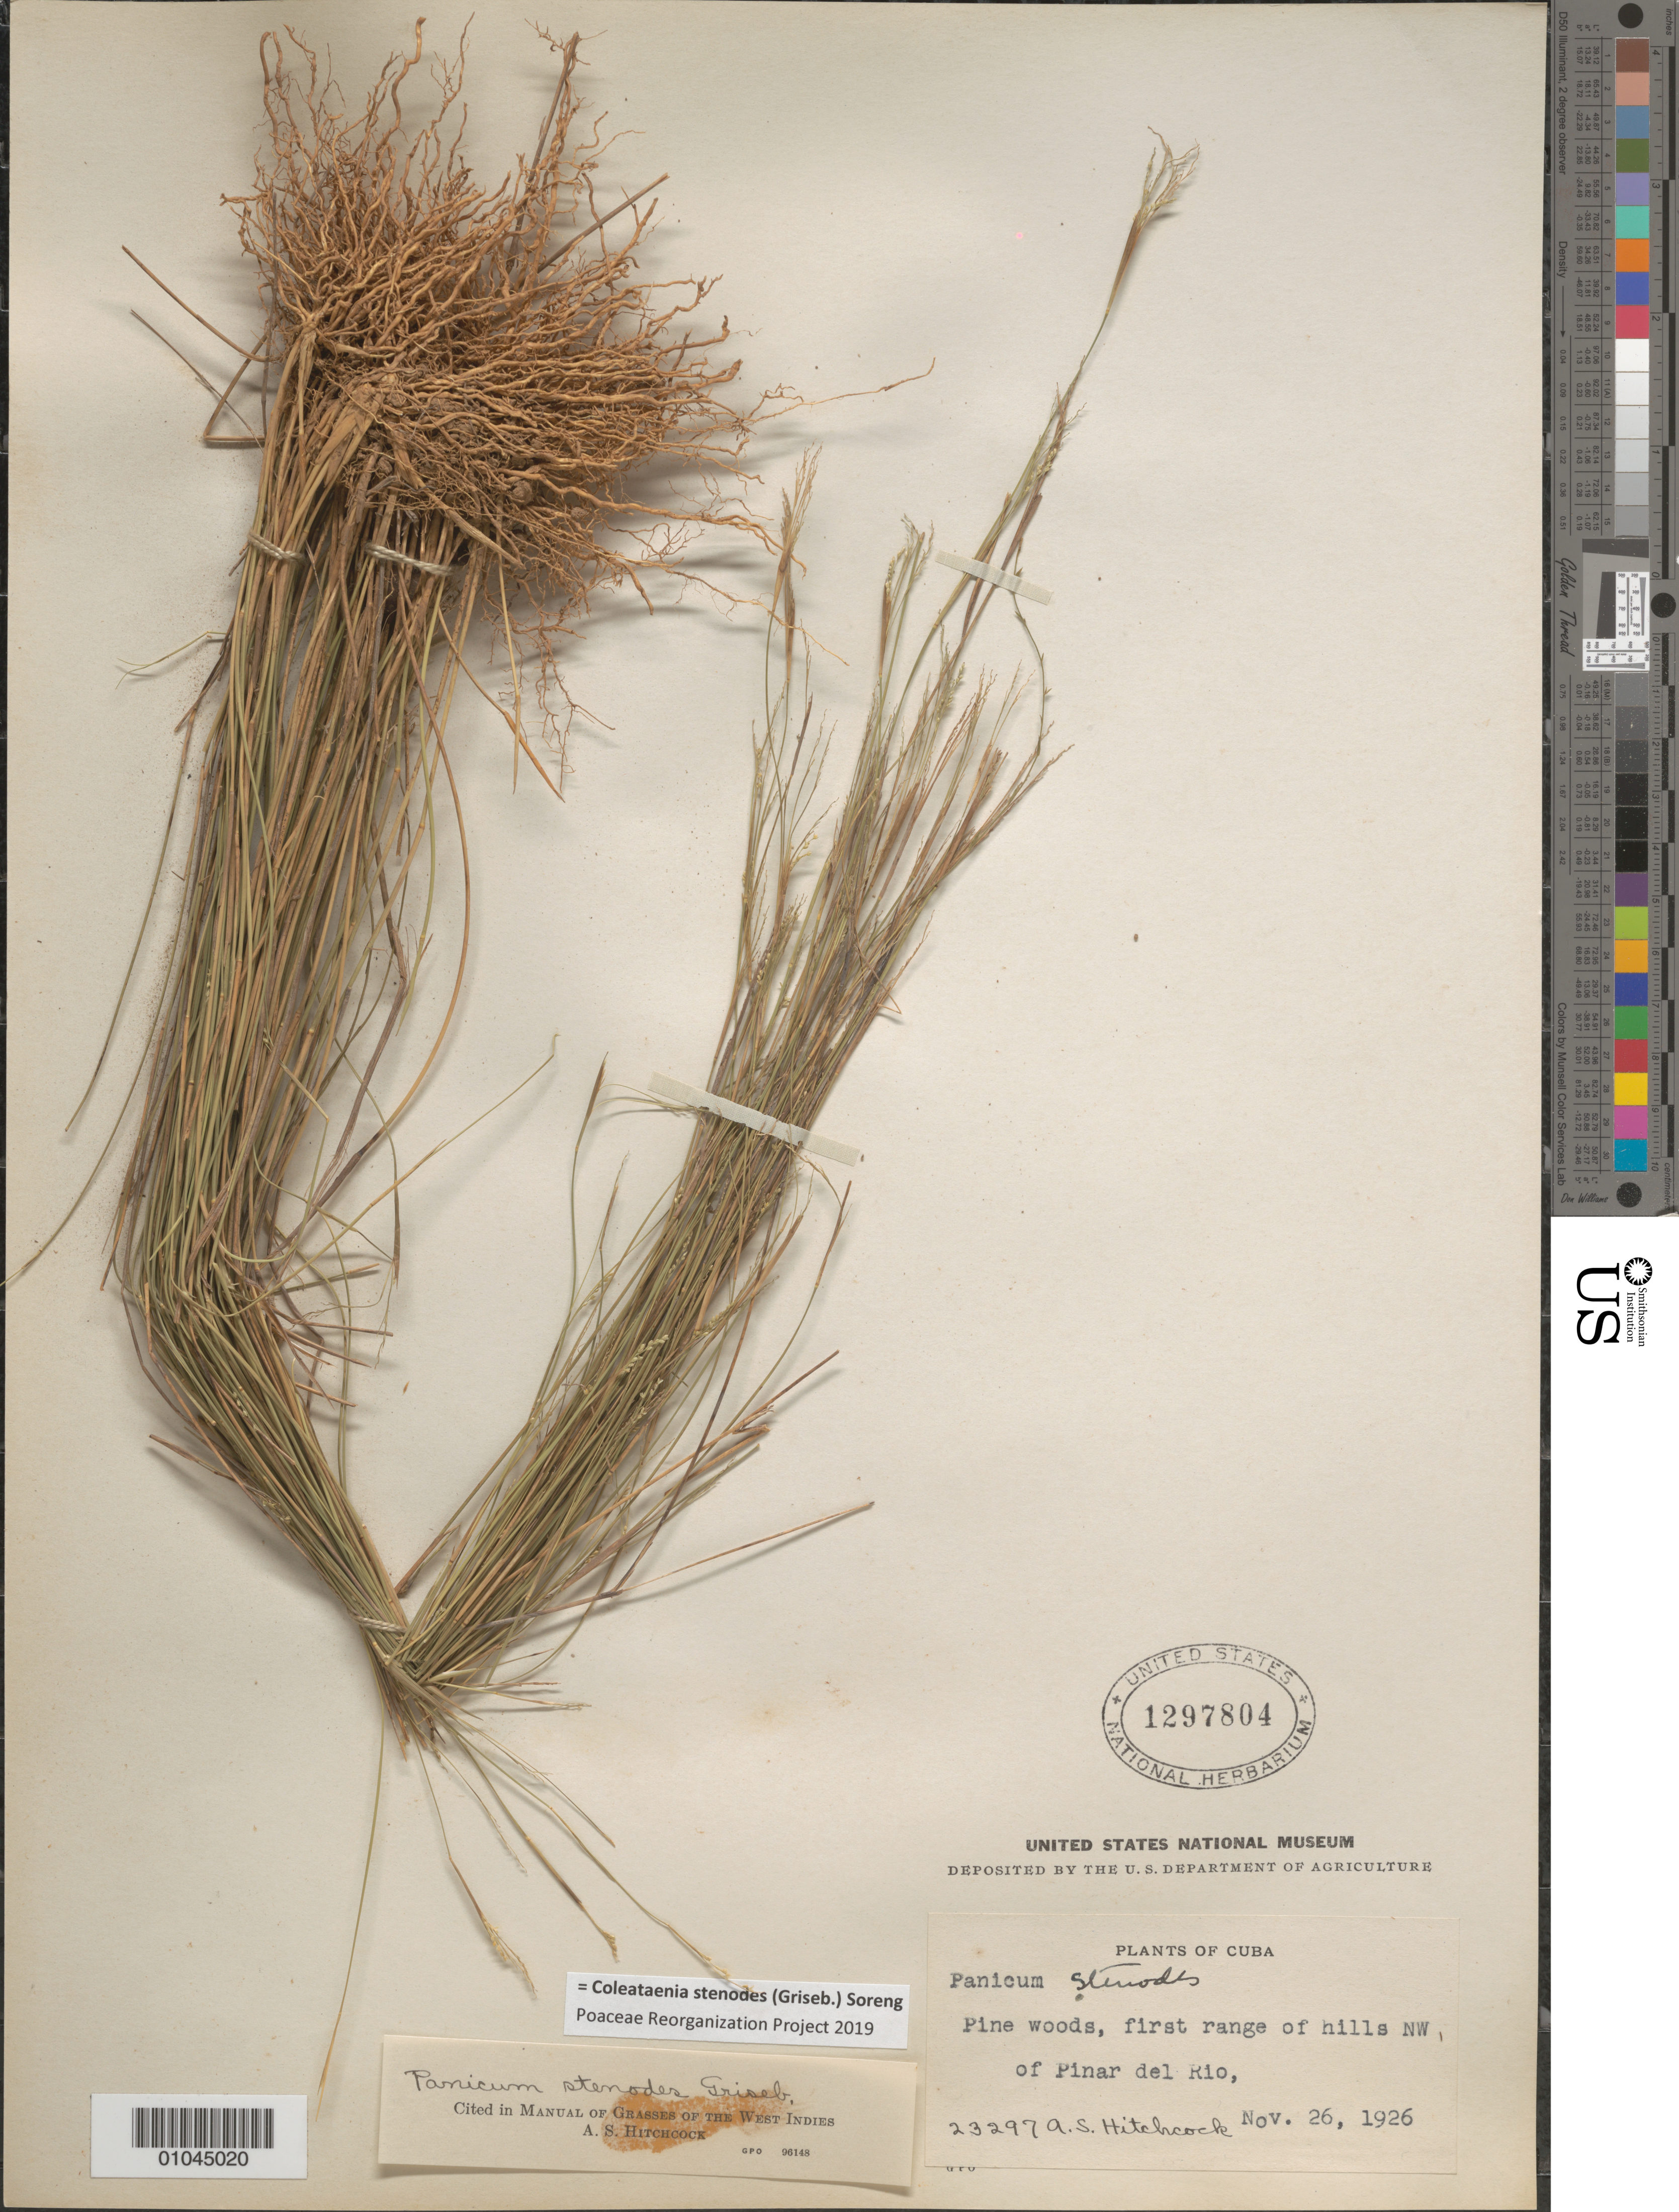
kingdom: Plantae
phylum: Tracheophyta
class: Liliopsida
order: Poales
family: Poaceae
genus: Panicum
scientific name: Panicum stenodes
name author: Griseb.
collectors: A. S. Hitchcock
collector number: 23297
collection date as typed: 26 Nov 1926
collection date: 1926-11-26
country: Cuba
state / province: Pinar del Rio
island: Cuba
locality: First range of hills NW of Pinar del Rio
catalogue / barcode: US 1297804